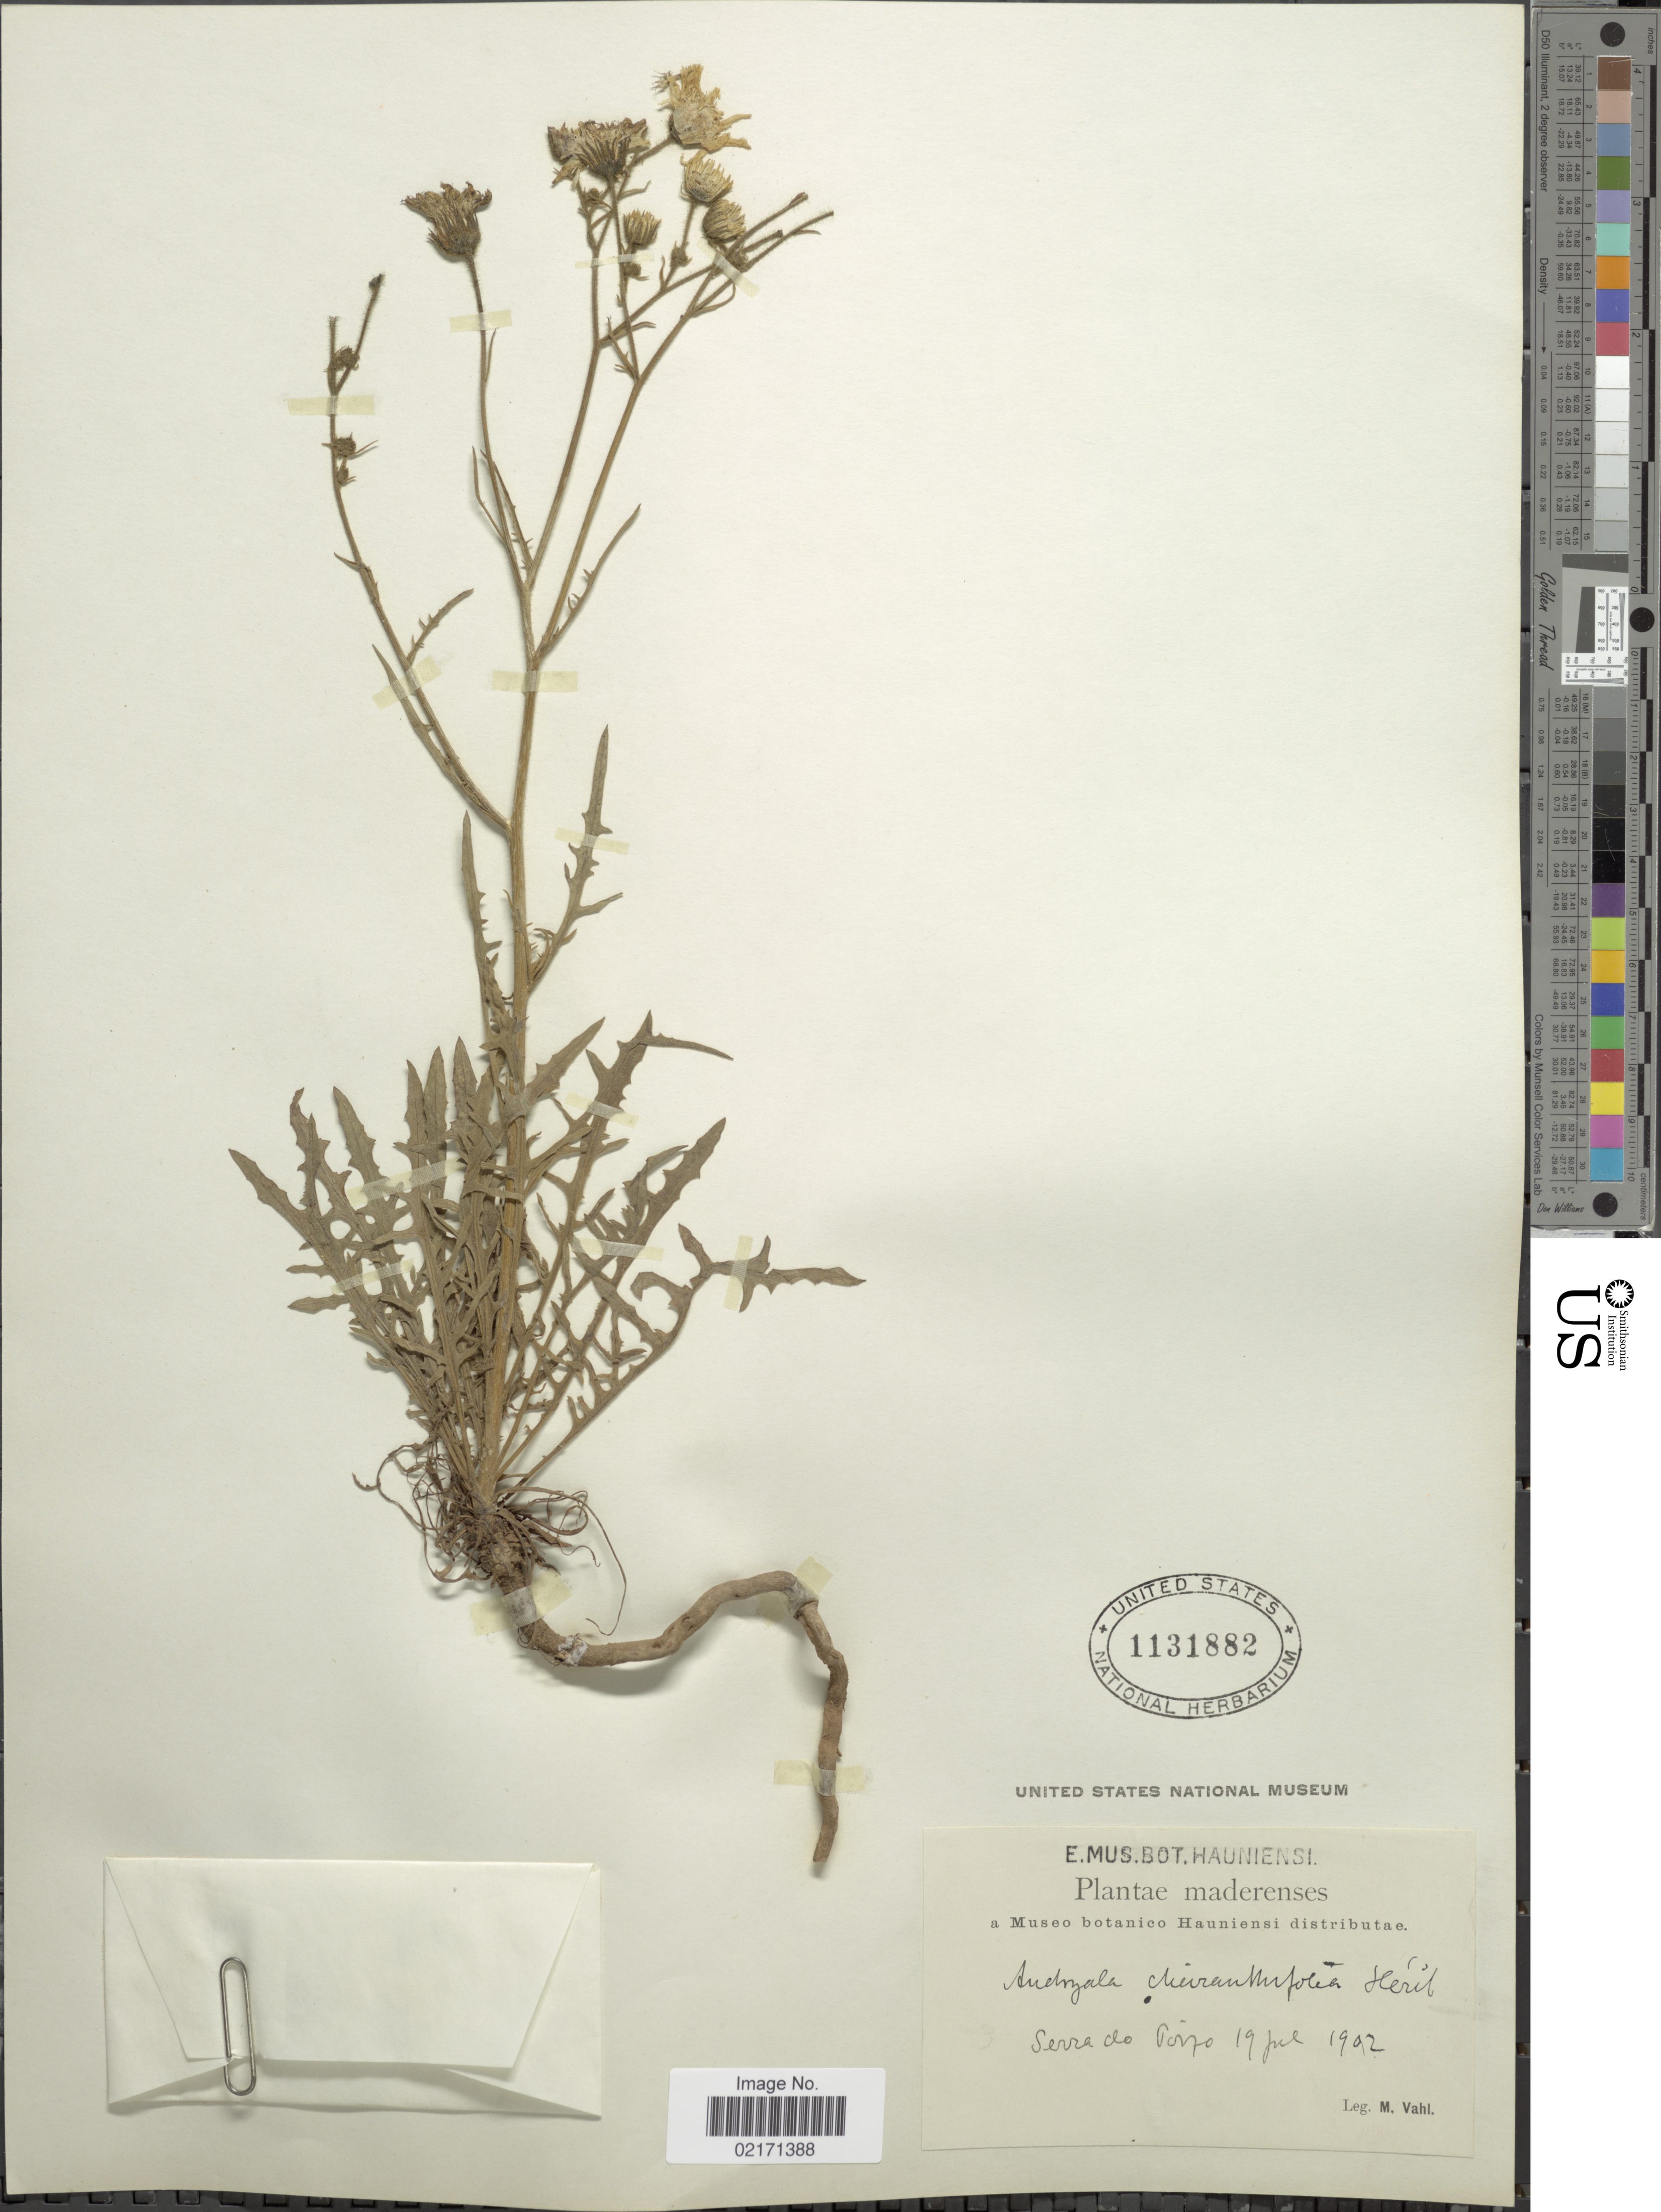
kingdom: Plantae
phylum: Tracheophyta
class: Magnoliopsida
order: Asterales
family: Asteraceae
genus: Andryala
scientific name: Andryala glandulosa subsp. cheiranthifolia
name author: (L'Hér.) Greuter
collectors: M. Vahl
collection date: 1992-07-19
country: Portugal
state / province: Madeira (Aut. Reg.)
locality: Maderenses. Serra do Porto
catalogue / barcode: US 1131882